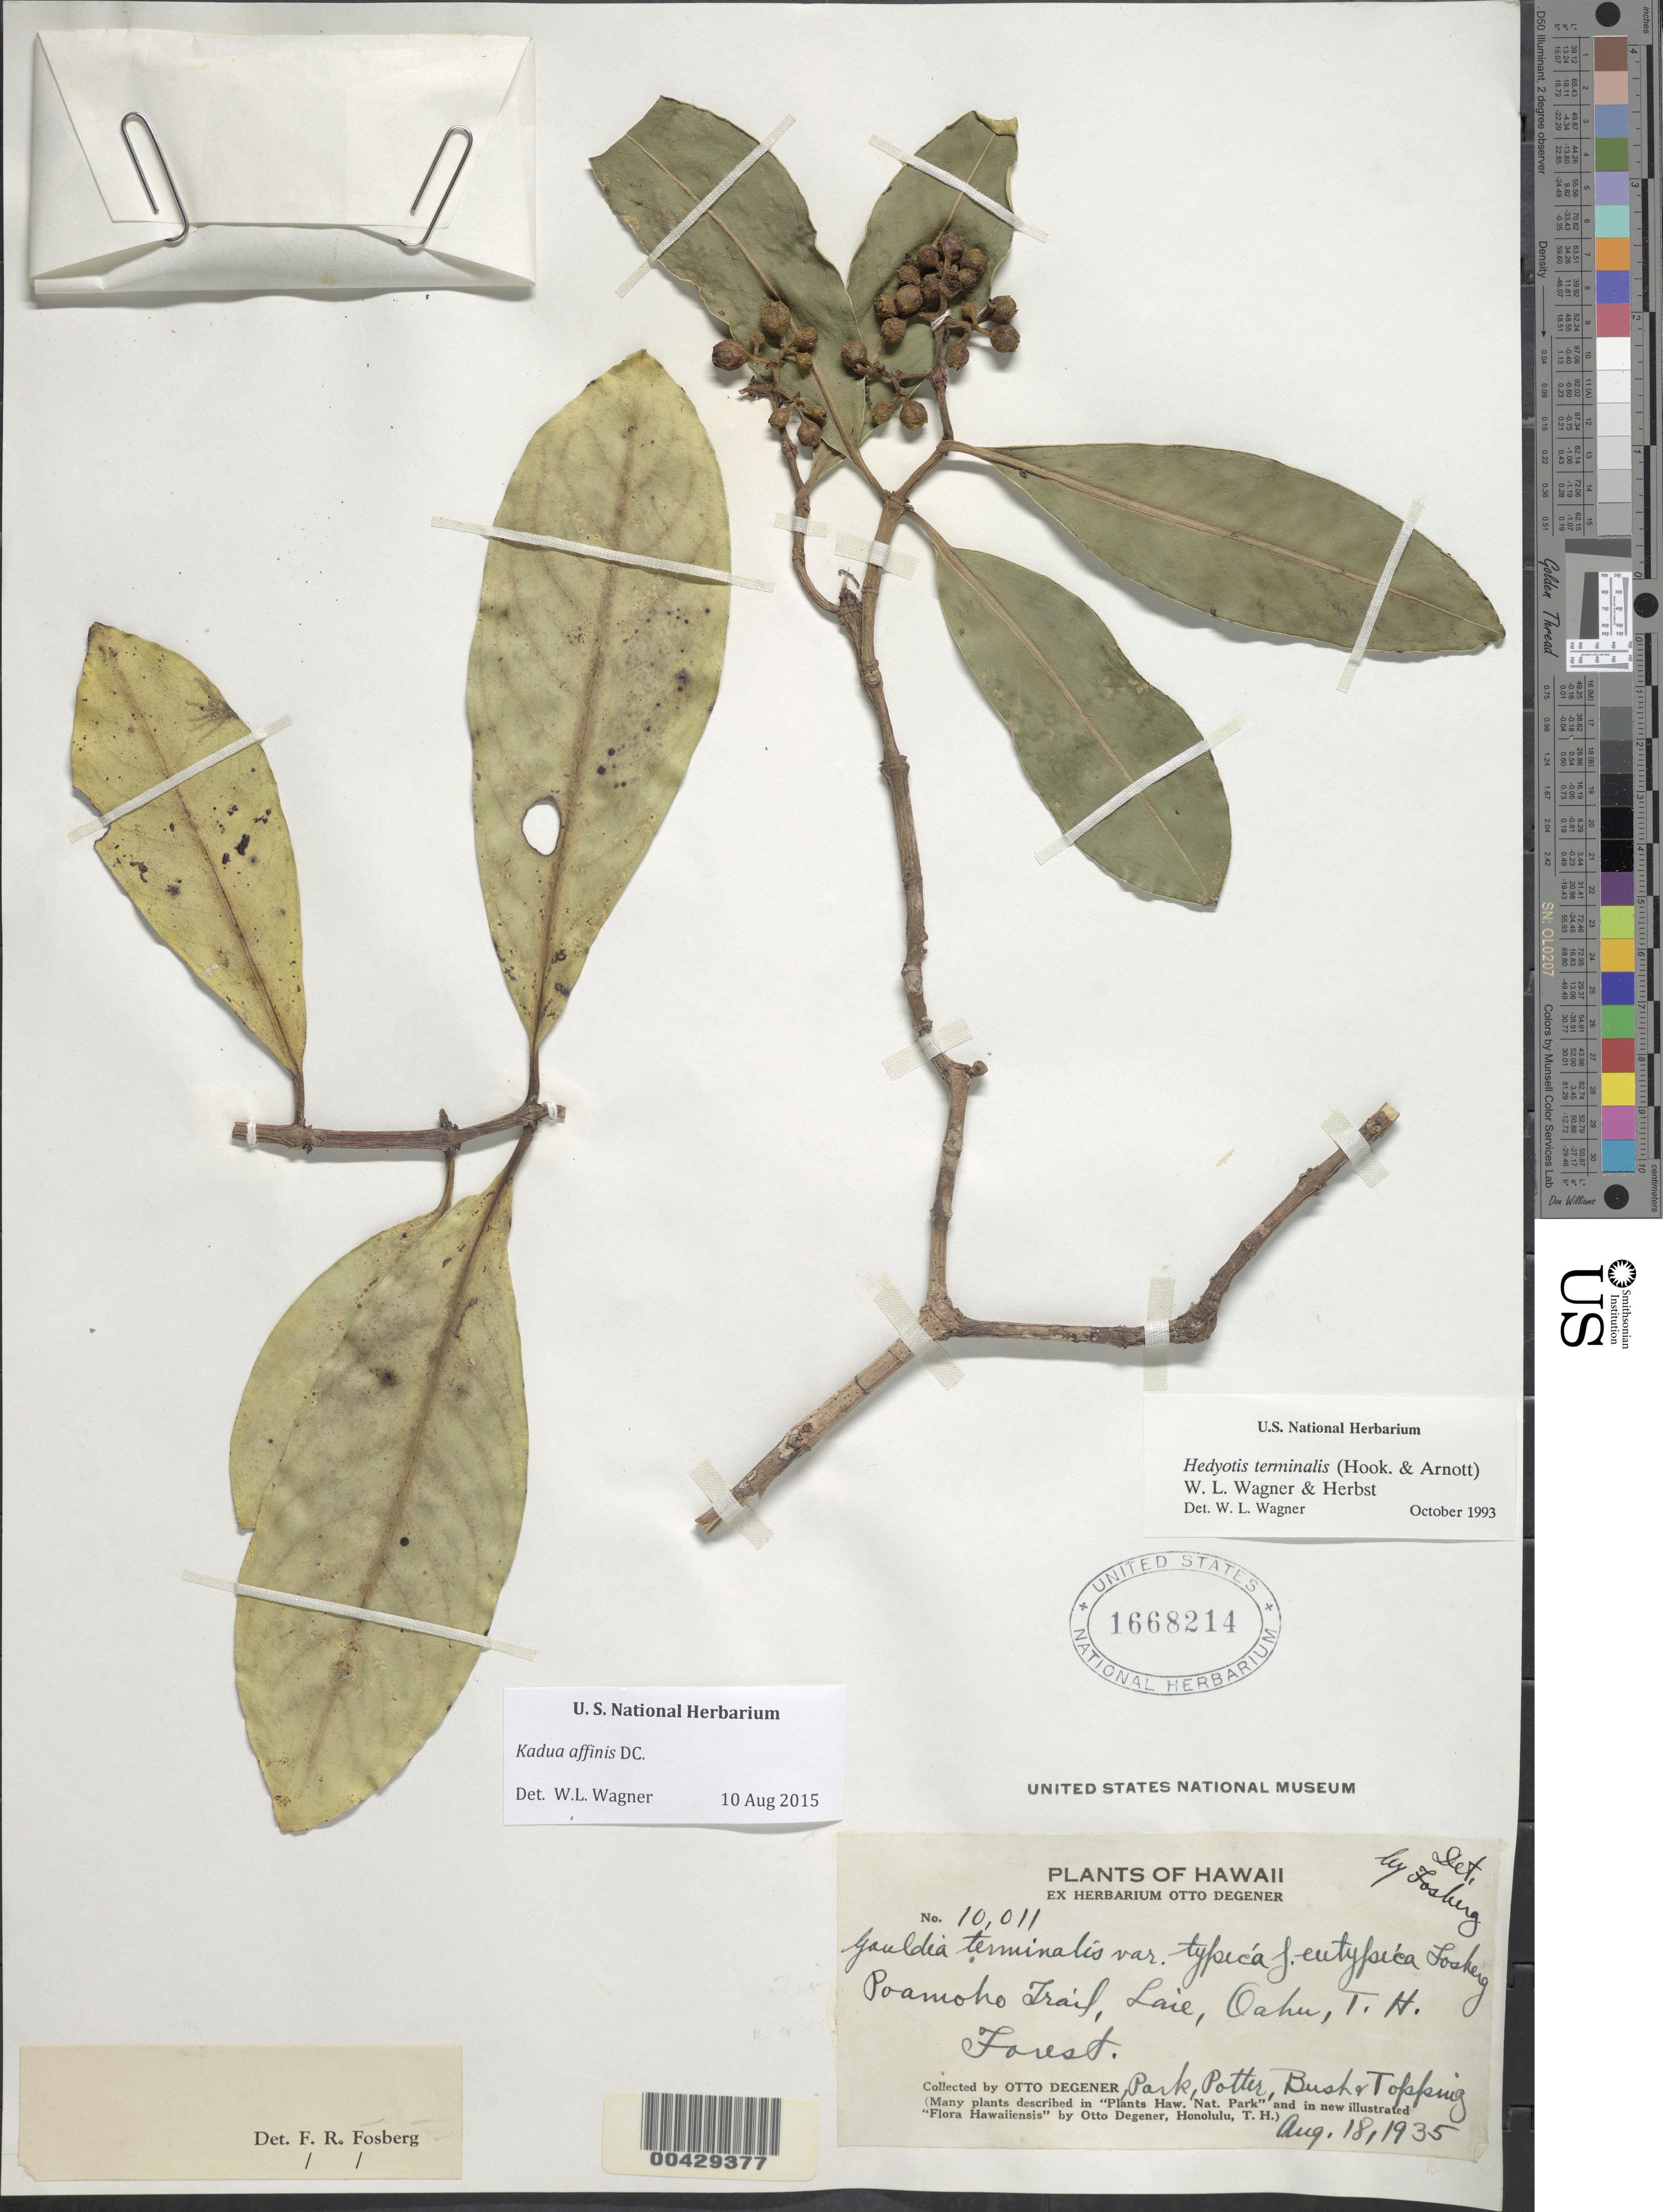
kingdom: Plantae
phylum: Tracheophyta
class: Magnoliopsida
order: Gentianales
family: Rubiaceae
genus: Kadua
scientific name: Kadua affinis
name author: DC.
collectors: O. Degener, Park, Potter, B. F. Bush & D. L. Topping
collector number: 10011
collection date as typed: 18 Aug 1935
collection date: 1935-08-18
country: United States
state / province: Hawaii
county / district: Honolulu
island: Oahu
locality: Poamoho Trail, Laie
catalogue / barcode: US 1668214